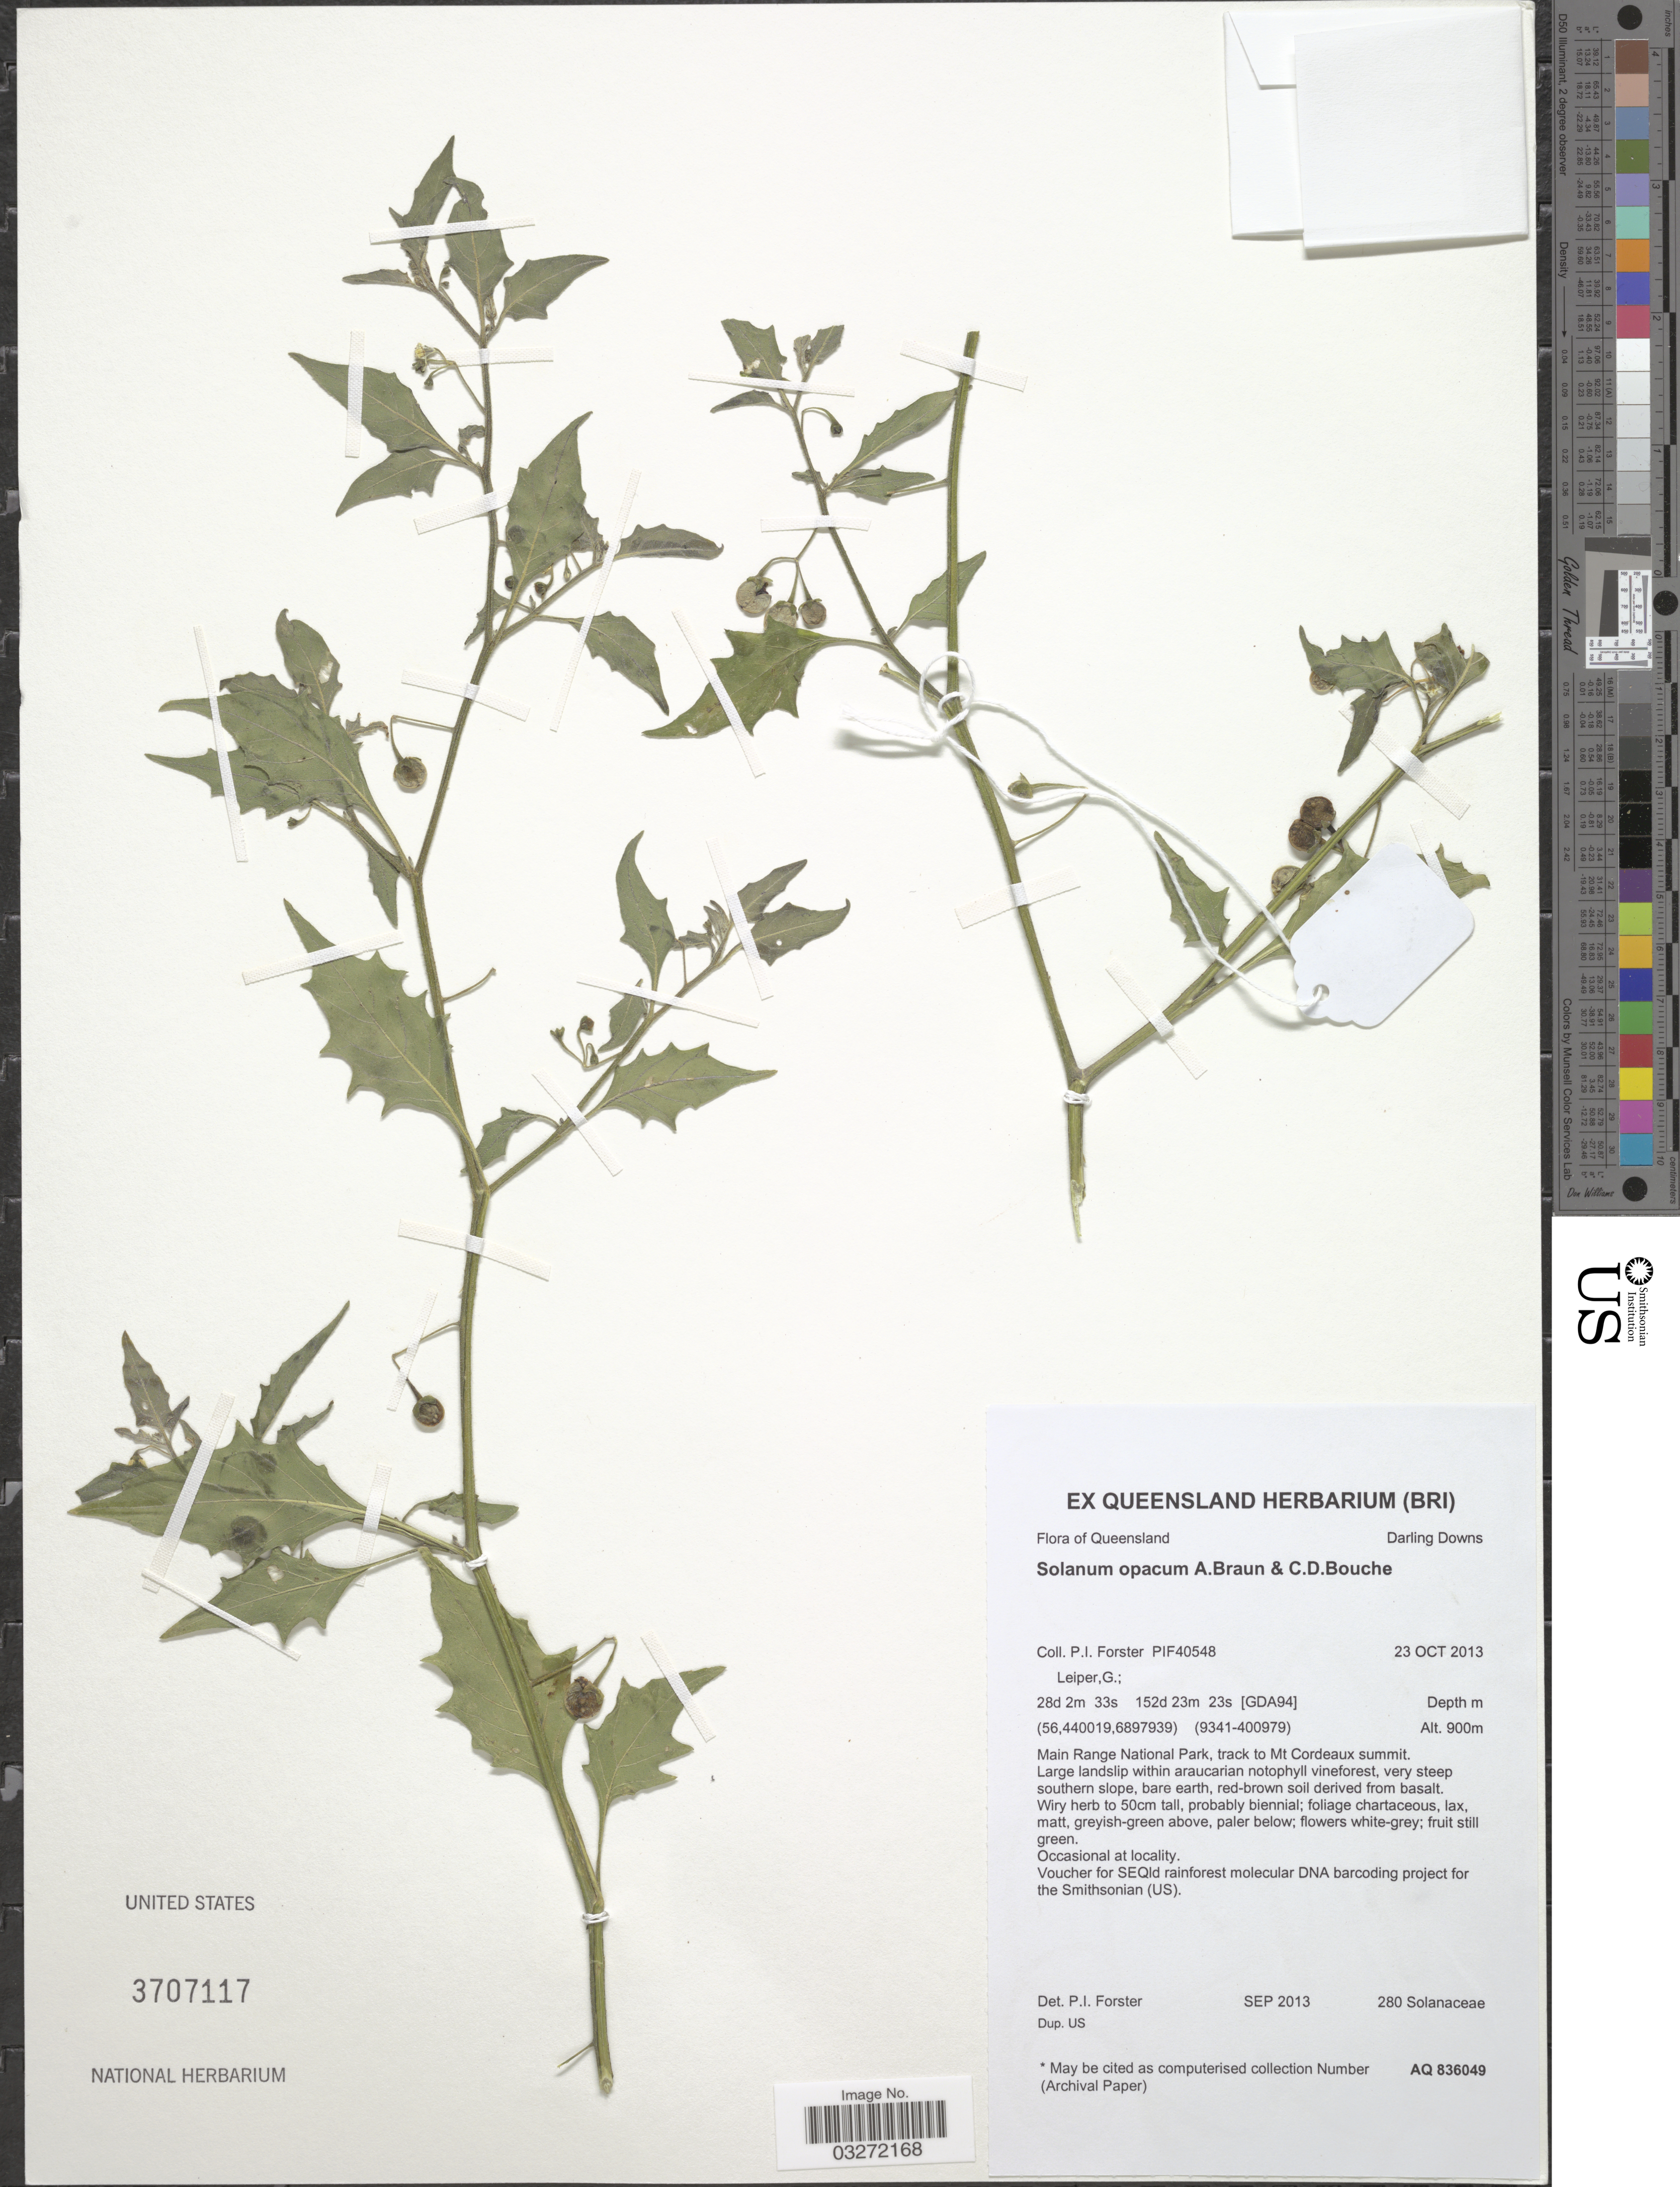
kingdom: Plantae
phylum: Tracheophyta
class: Magnoliopsida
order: Solanales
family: Solanaceae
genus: Solanum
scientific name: Solanum opacum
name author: A. Braun & C.D. Bouché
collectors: P. Forster & G. Leiper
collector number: PIF40548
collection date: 2013-10-23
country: Australia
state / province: Queensland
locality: Darling Downs. [GDA94]. (56,440019,6897939) (9341-400979). Main Range National Park, track to Mt Cordeaux summit.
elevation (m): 900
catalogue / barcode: US 3707117